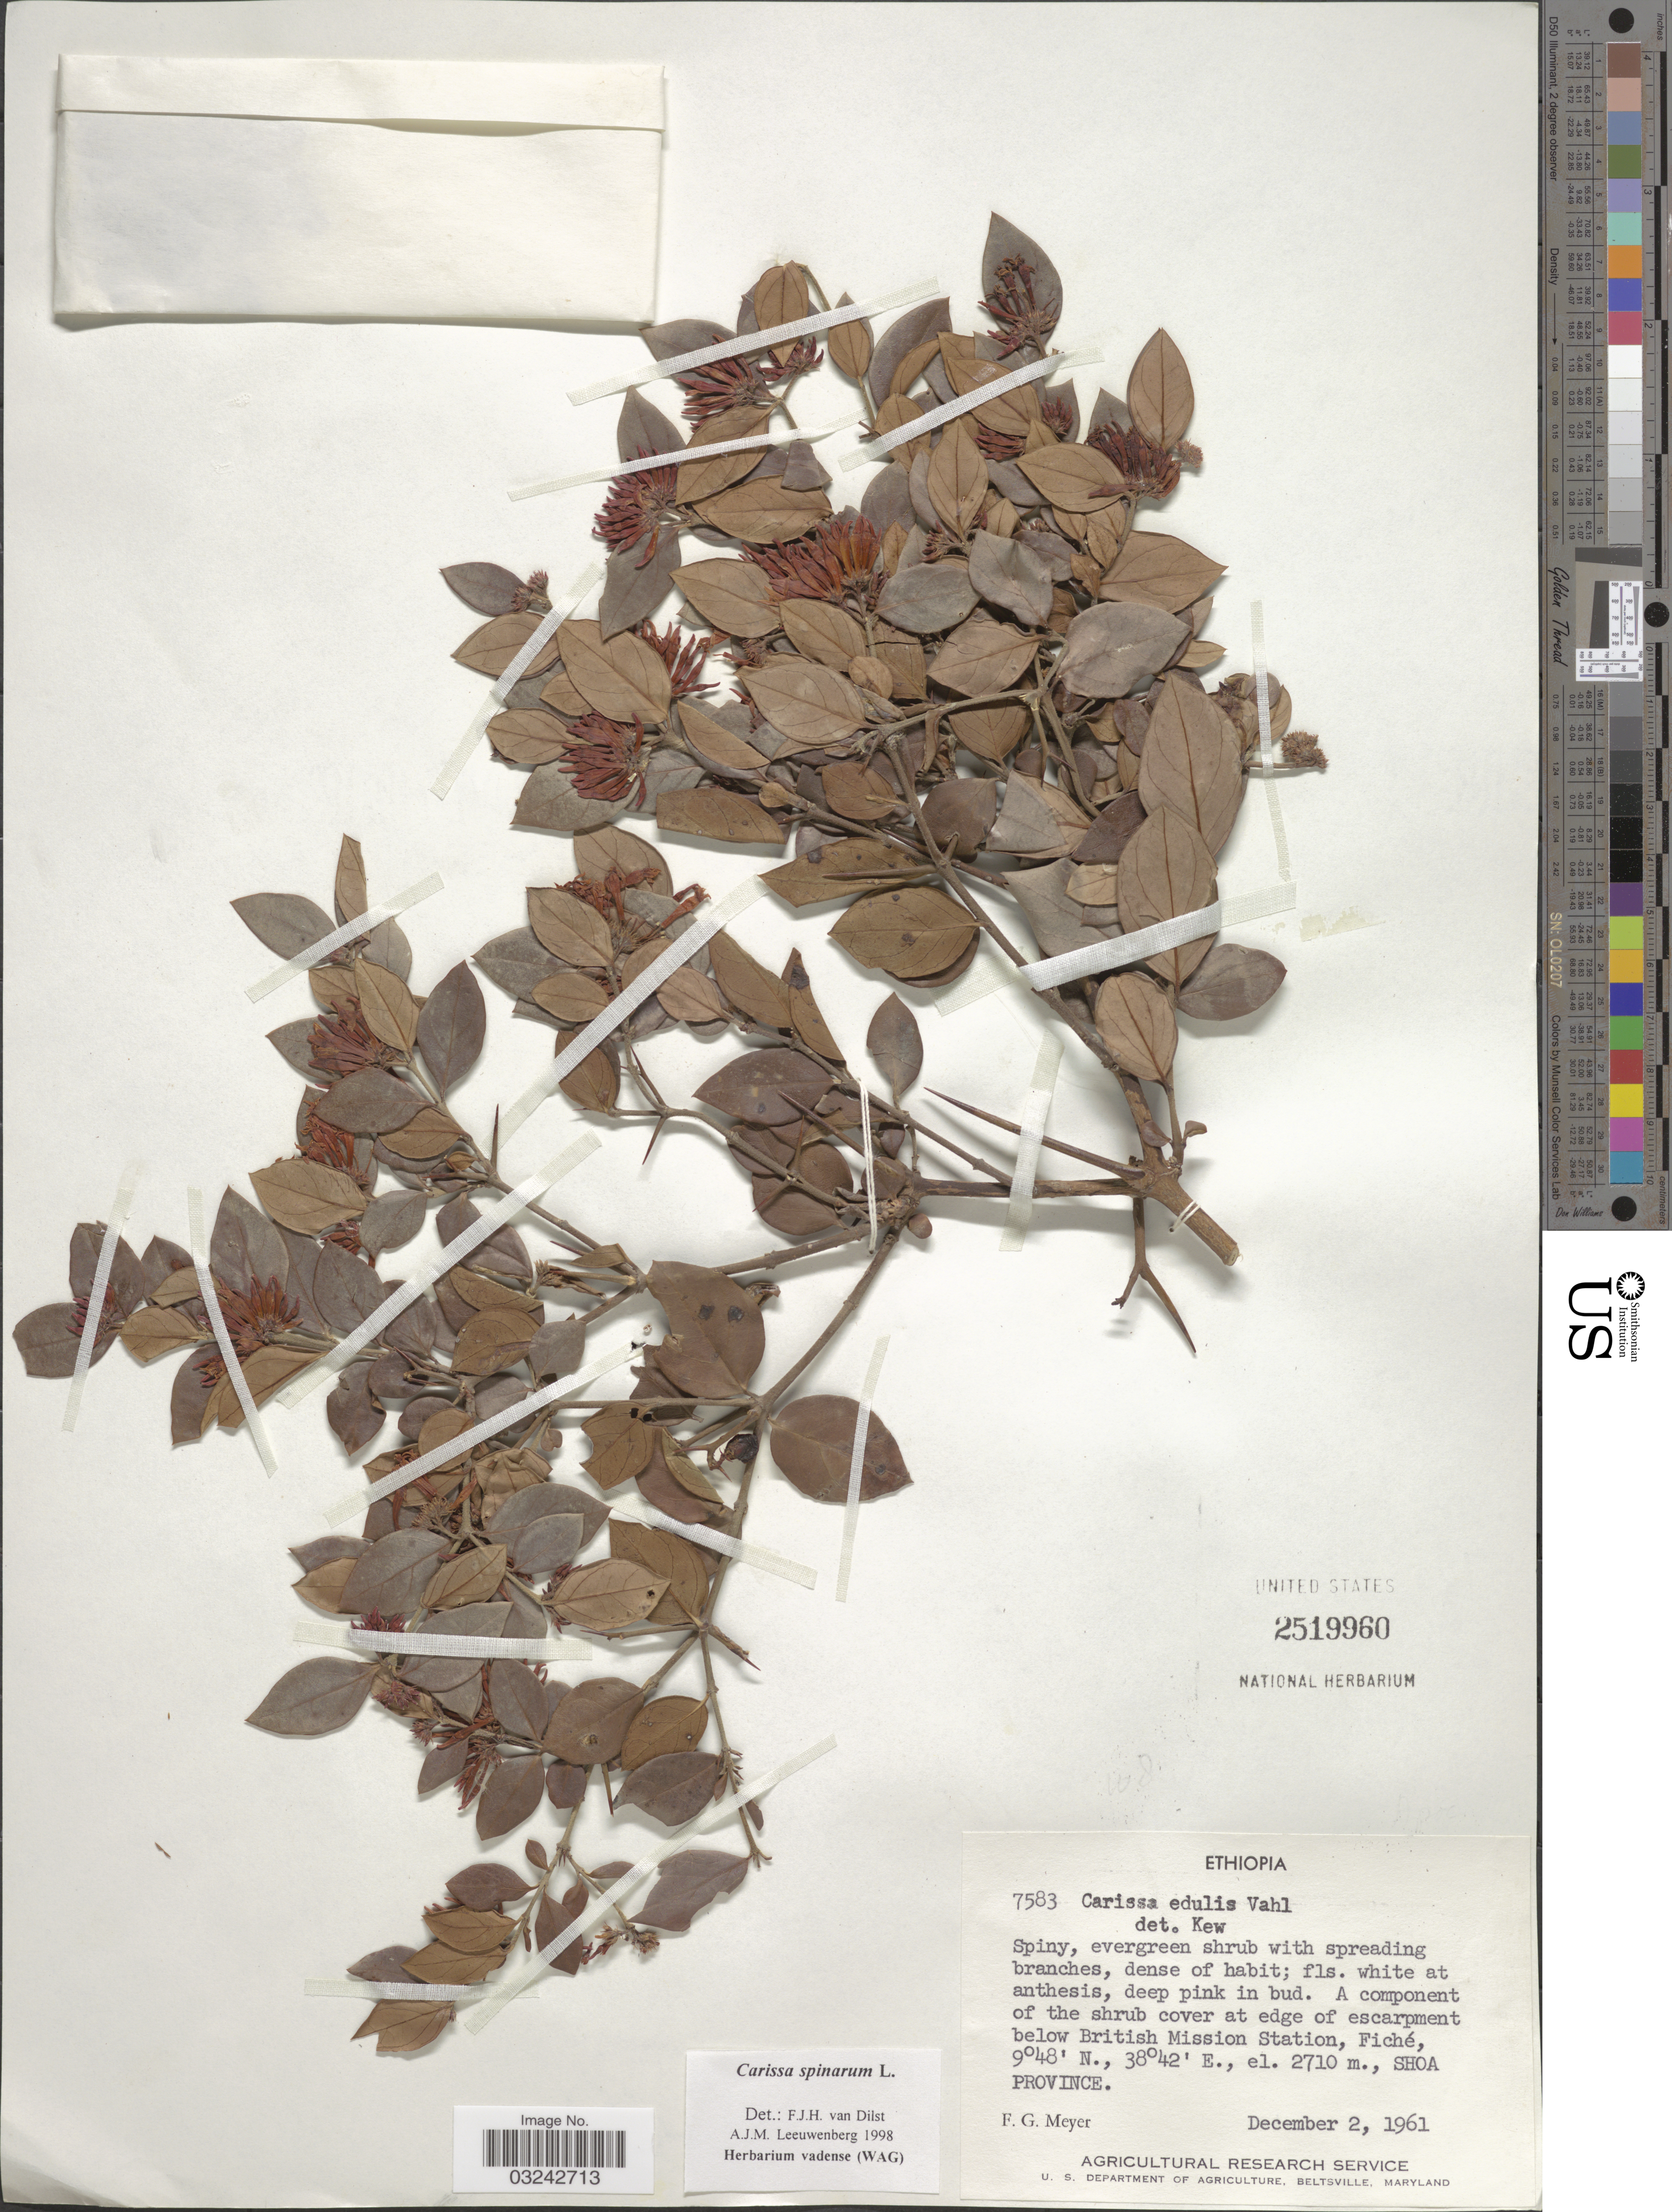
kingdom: Plantae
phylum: Tracheophyta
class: Magnoliopsida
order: Gentianales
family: Apocynaceae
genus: Carissa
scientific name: Carissa spinarum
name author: L.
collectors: F. G. Meyer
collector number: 7583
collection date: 1961-12-02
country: Ethiopia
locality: A component of the shrub cover at edge of escarpment below British Mission Station, Fiché, Shoa Province.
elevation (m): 2710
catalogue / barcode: US 2519960